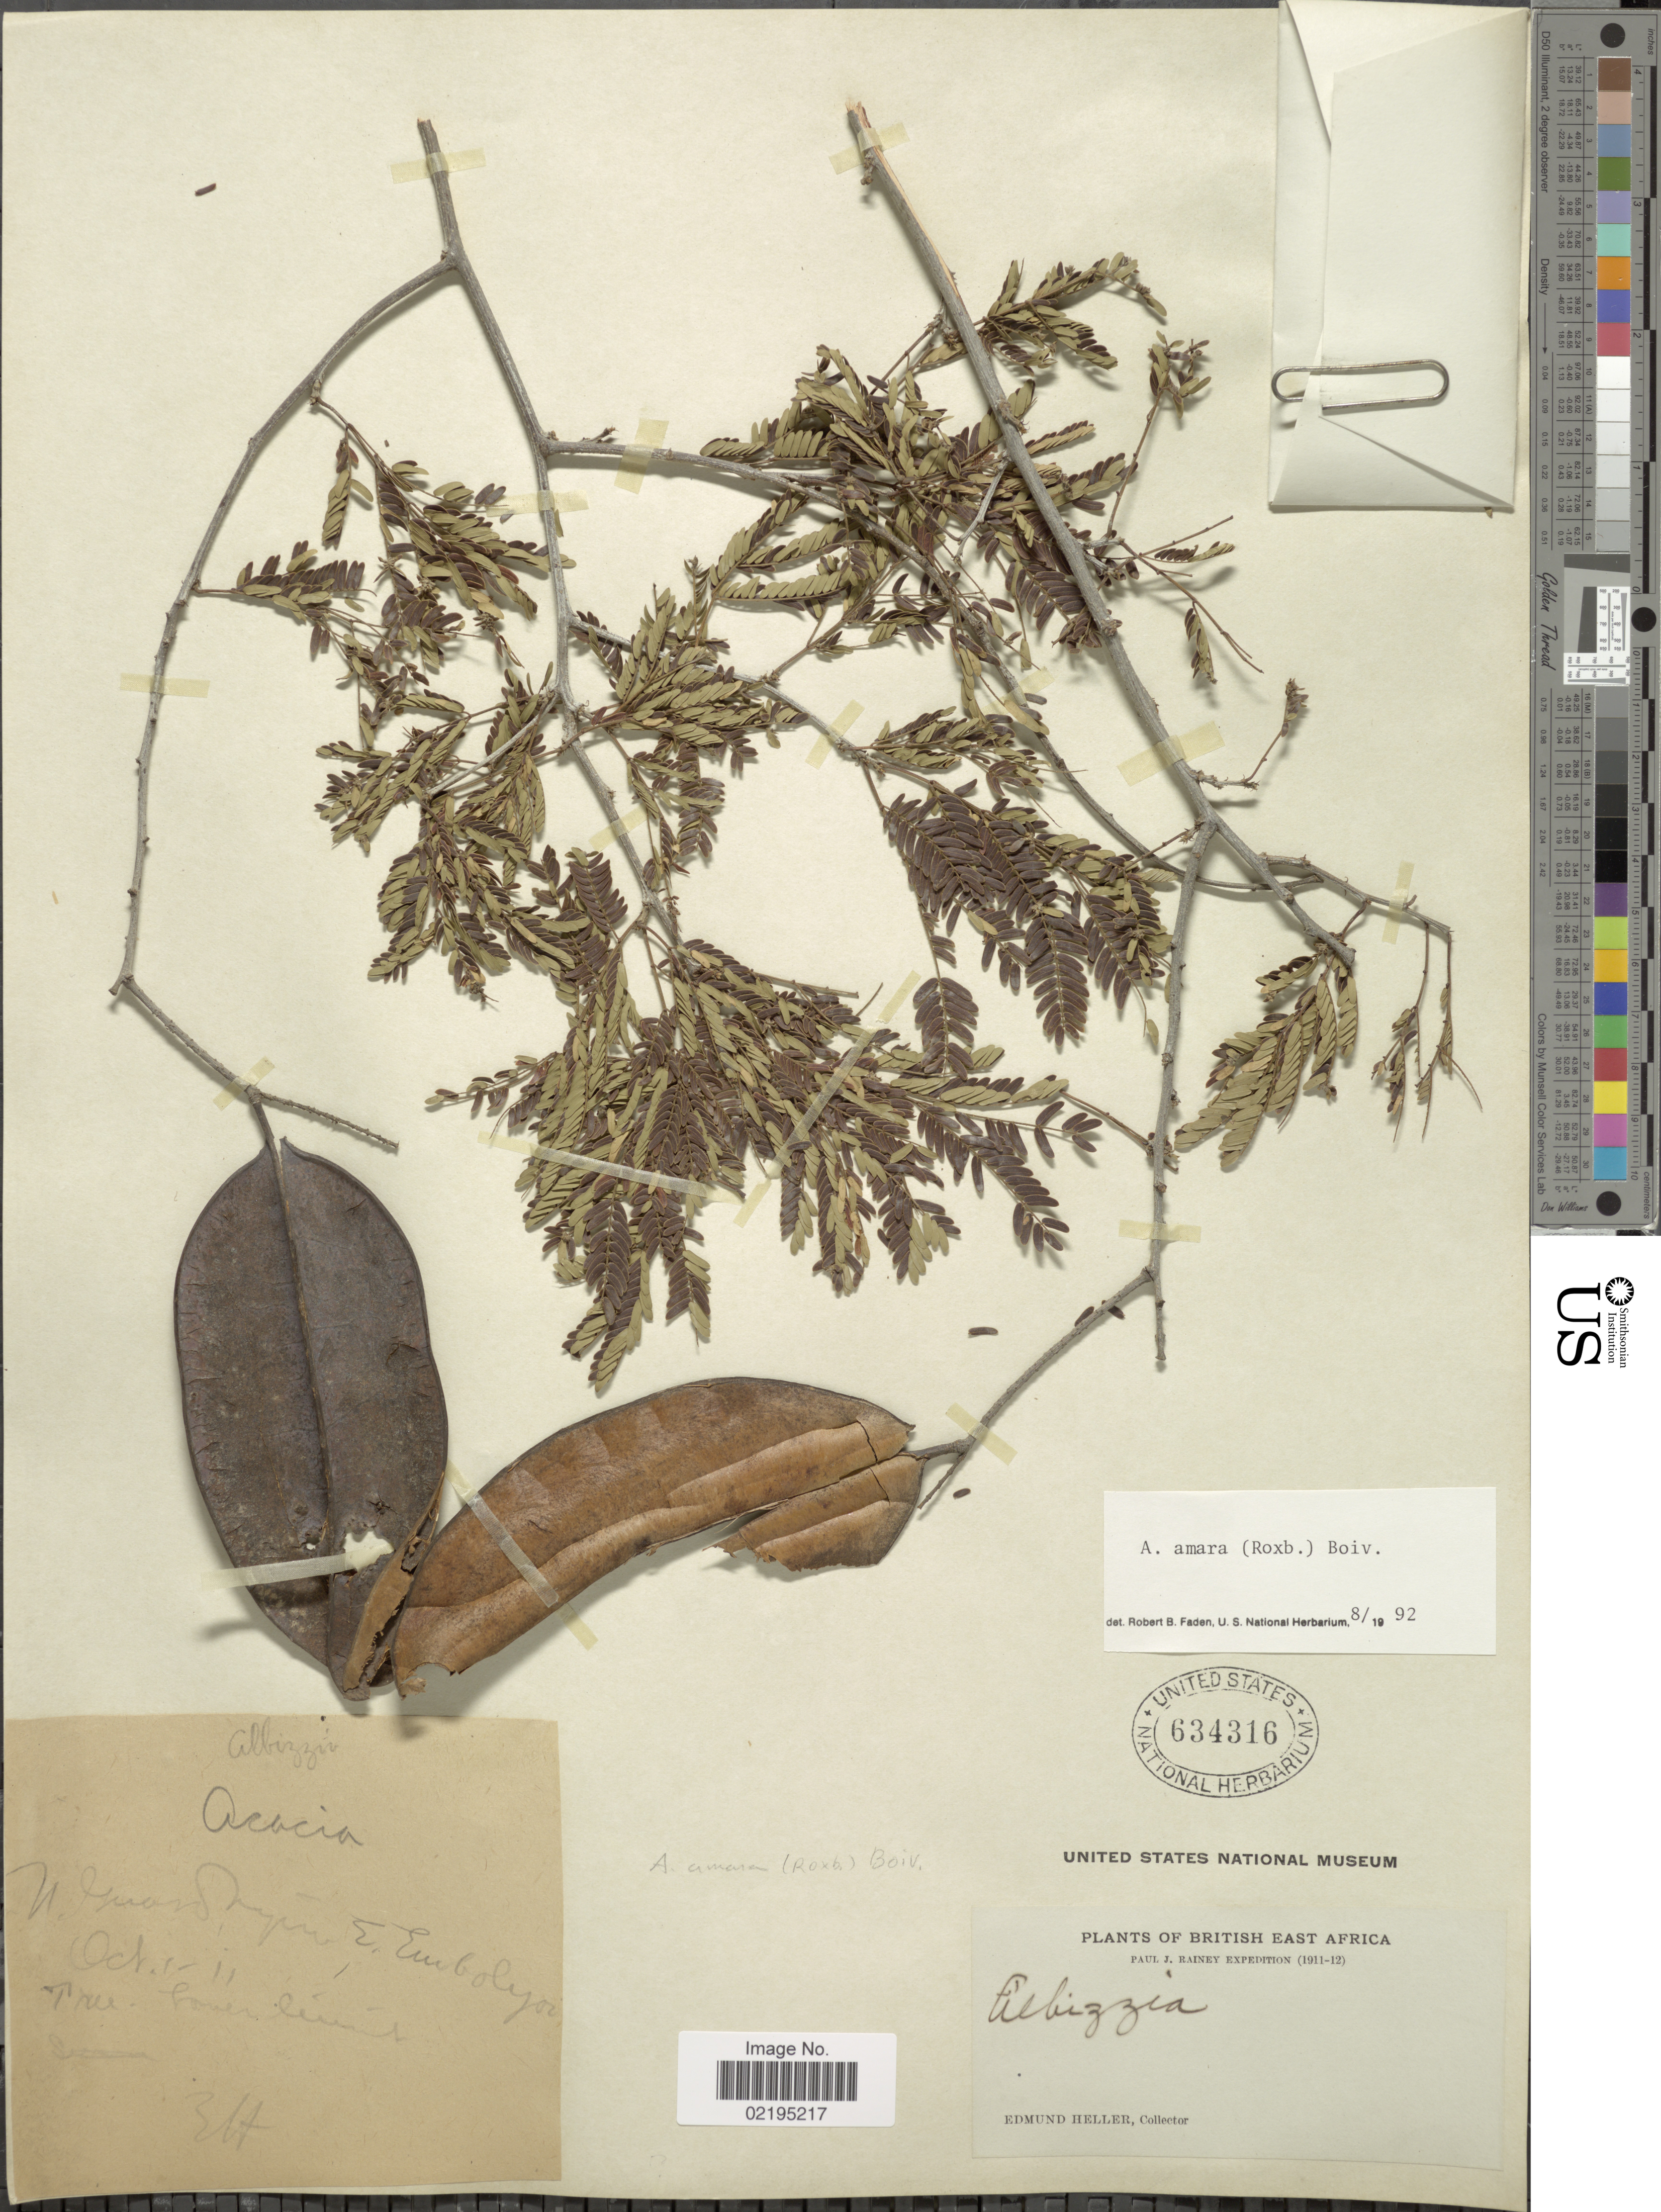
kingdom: Plantae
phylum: Tracheophyta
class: Magnoliopsida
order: Fabales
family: Fabaceae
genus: Albizia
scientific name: Albizia amara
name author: (Roxb.) Boivin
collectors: E. Heller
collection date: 1911-10-11/1912-10-11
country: Kenya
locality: British East Africa, E. Embolyor [interpreted]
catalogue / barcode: US 634316